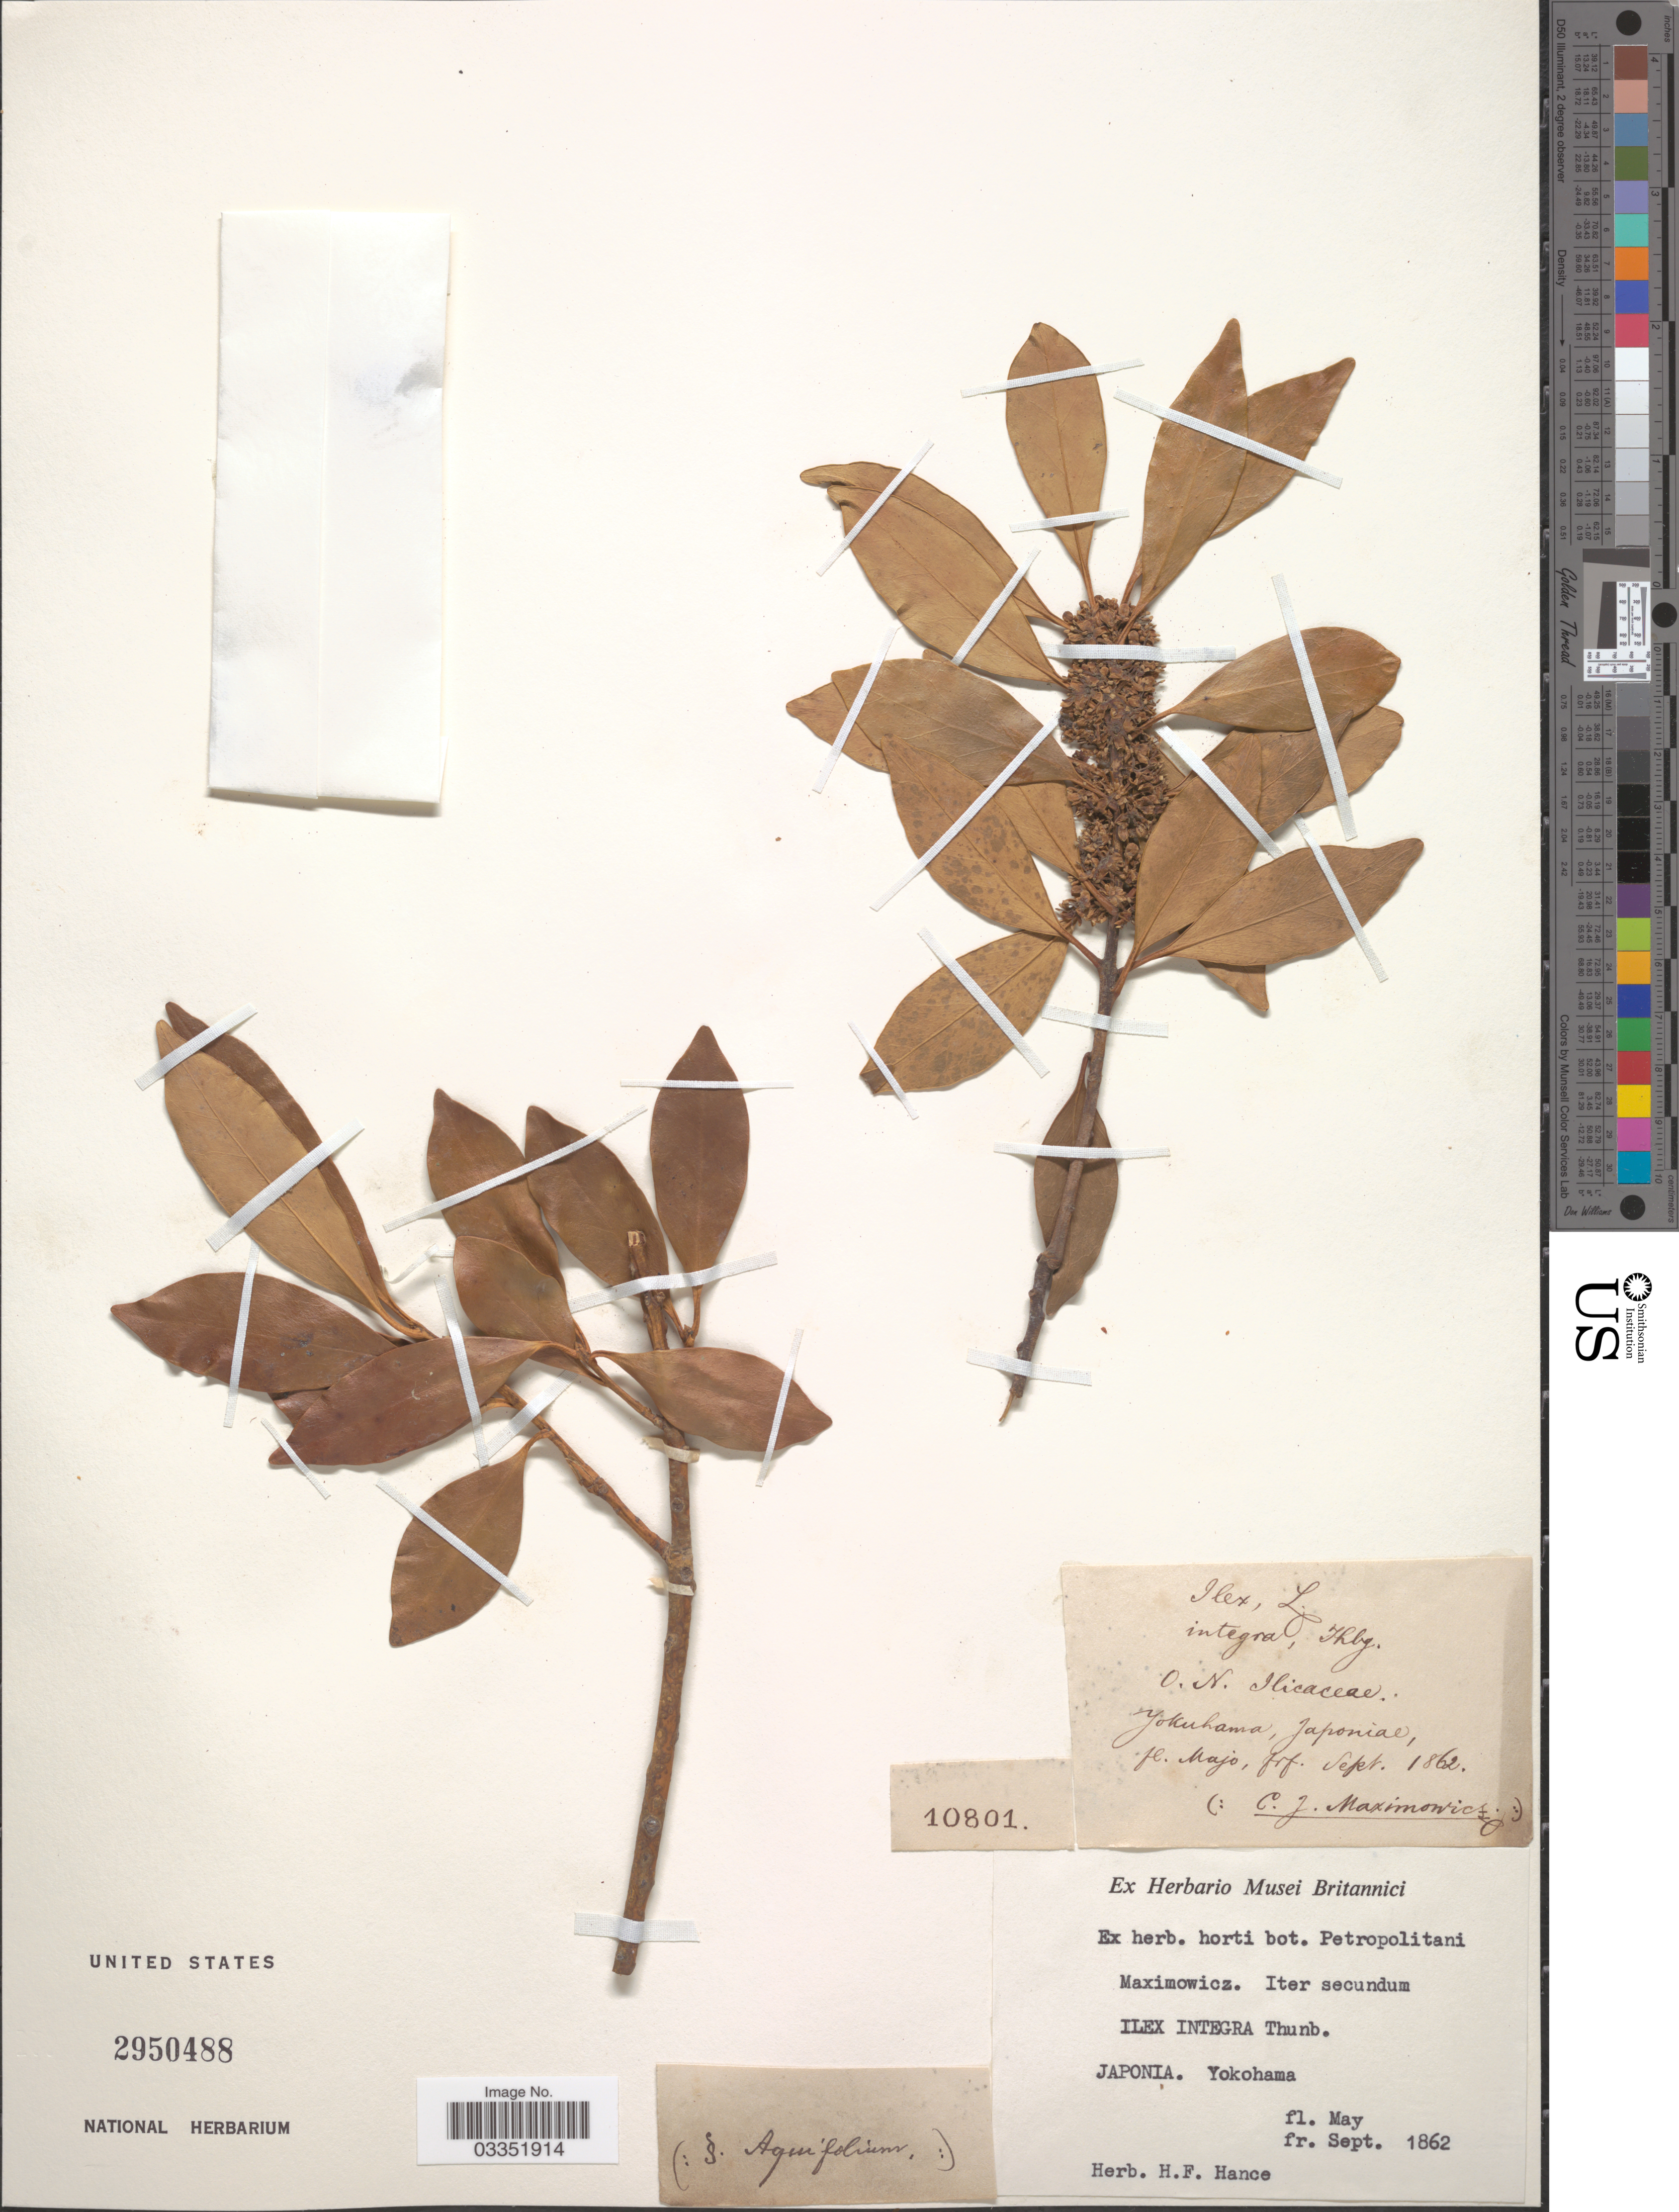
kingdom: Plantae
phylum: Tracheophyta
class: Magnoliopsida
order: Aquifoliales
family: Aquifoliaceae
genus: Ilex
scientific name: Ilex integra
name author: Thunb.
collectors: Maximowicz, --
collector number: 10801?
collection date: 1862-05/1862-09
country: Japan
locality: Yokohama.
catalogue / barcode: US 2950488